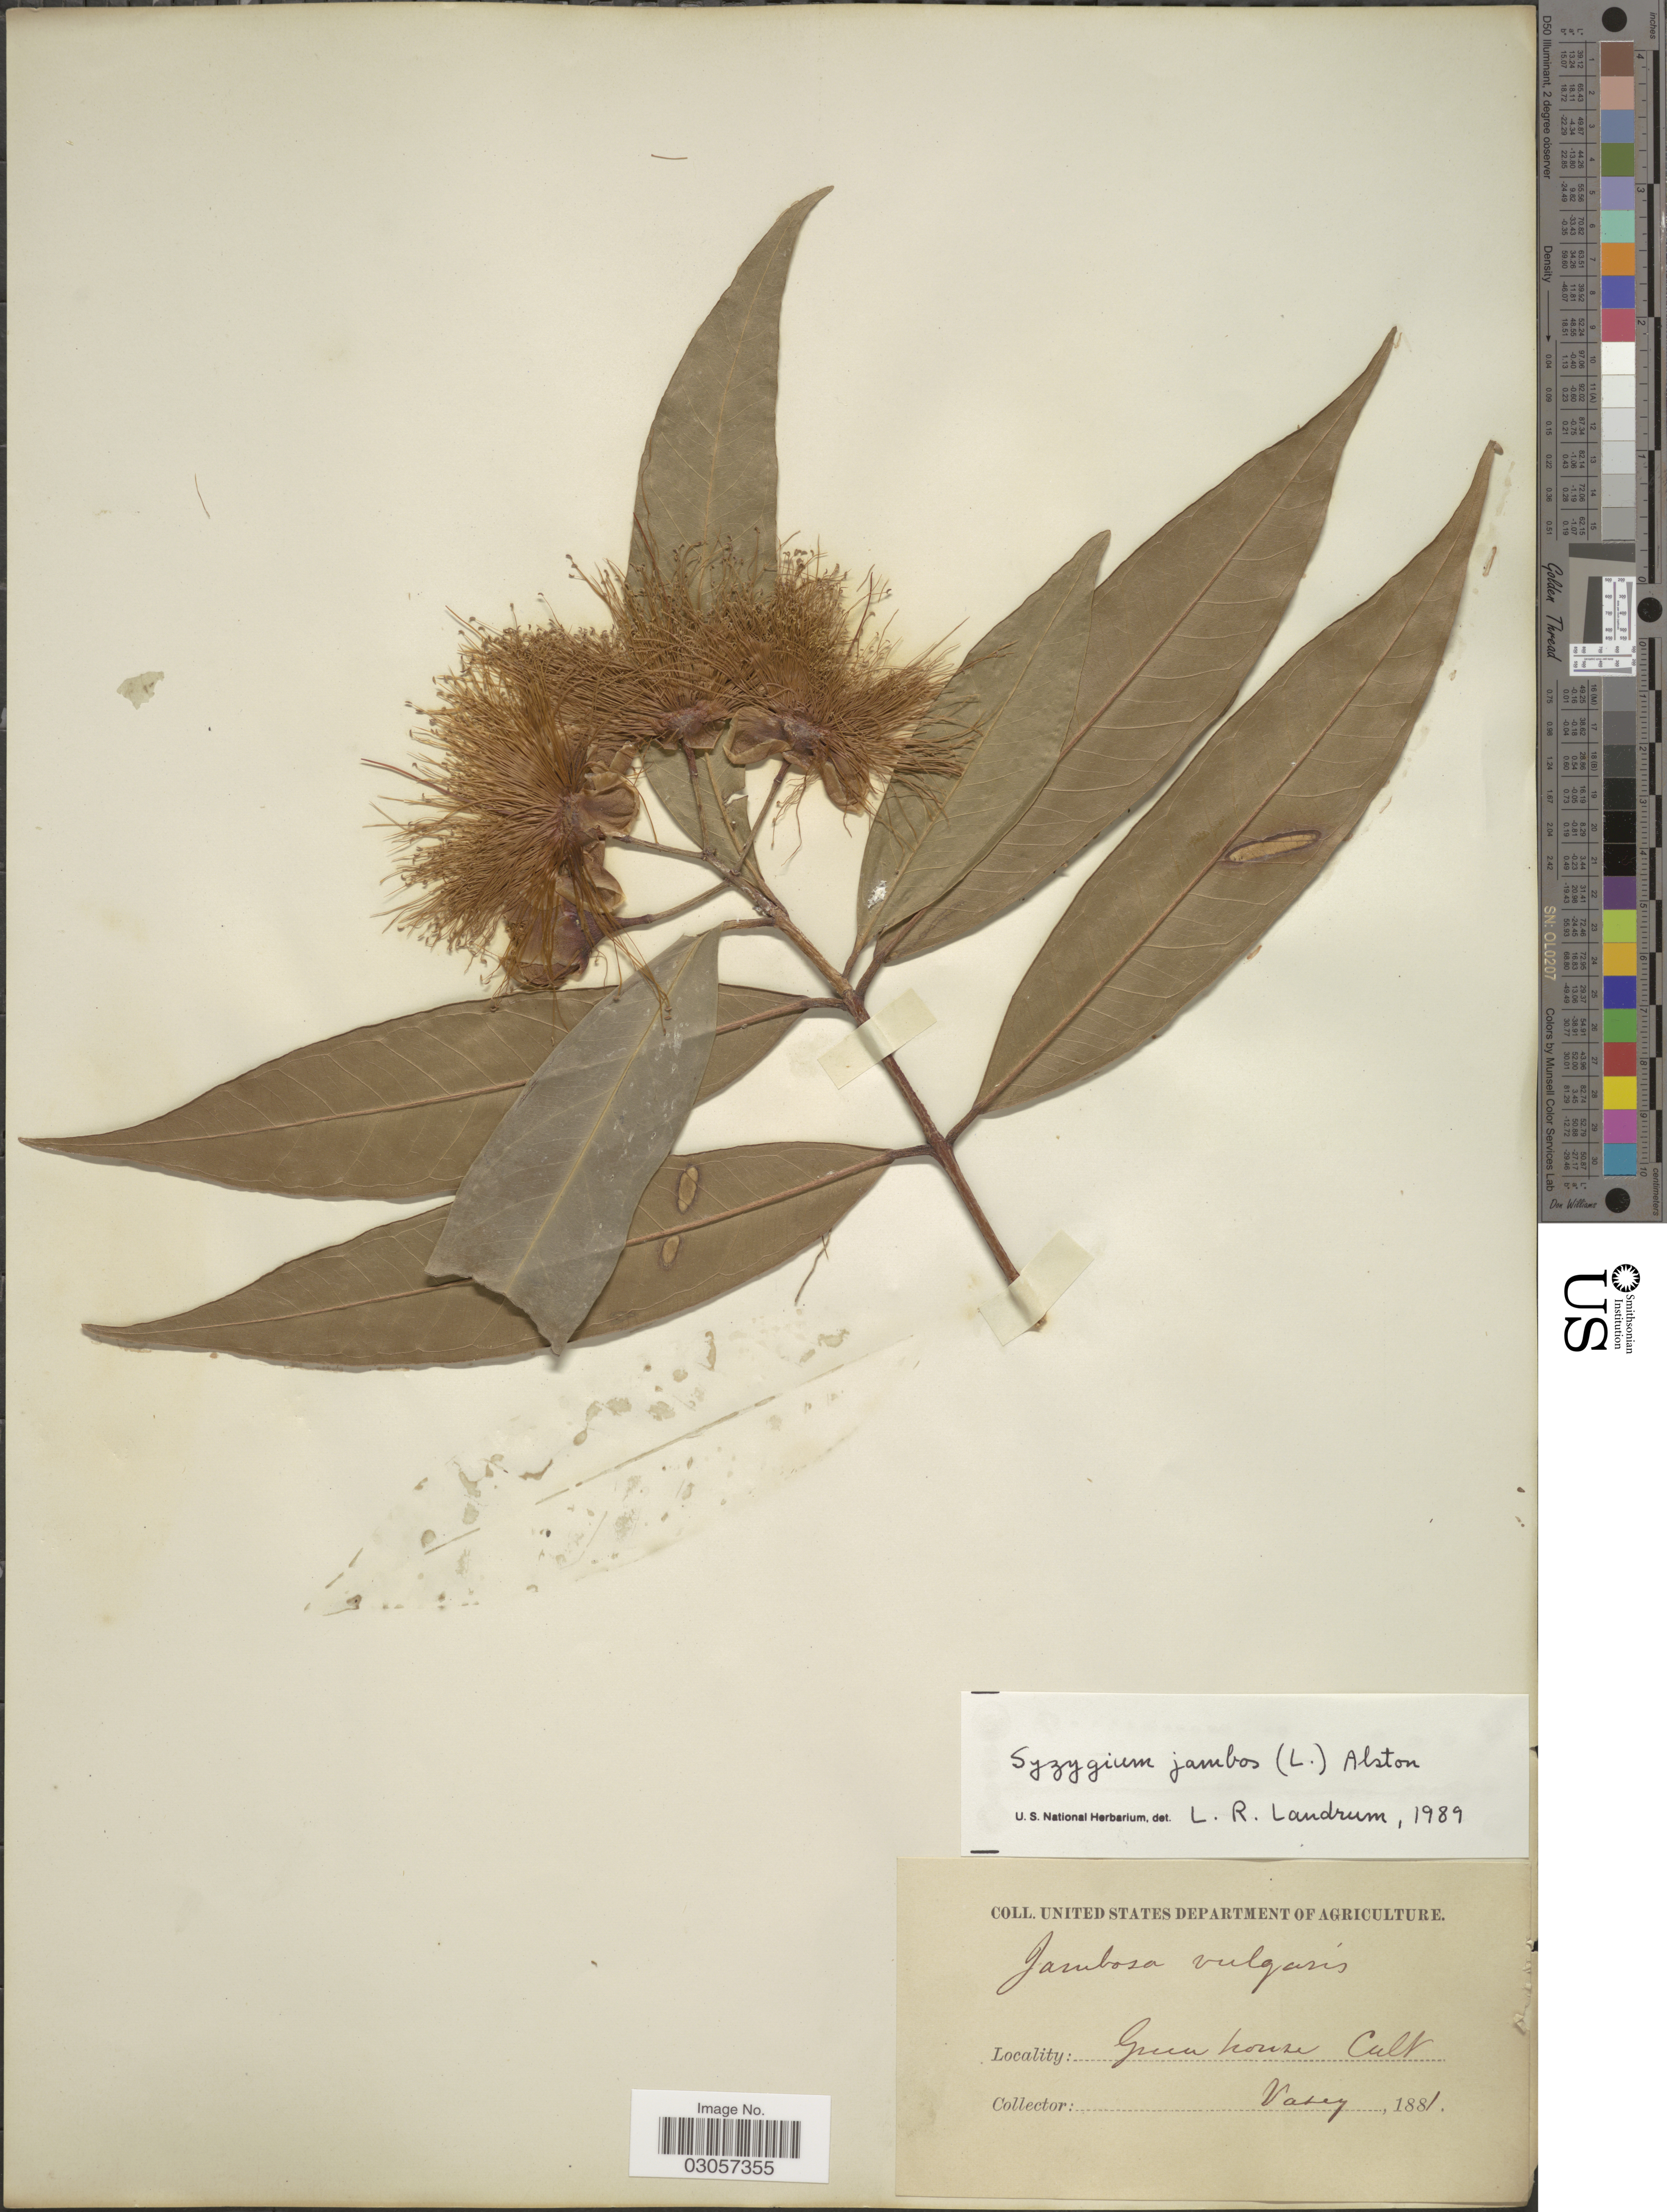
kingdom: Plantae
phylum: Tracheophyta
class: Magnoliopsida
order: Myrtales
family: Myrtaceae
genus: Syzygium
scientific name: Syzygium jambos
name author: (L.) Alston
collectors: Vasey, --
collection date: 1881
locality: Green house.